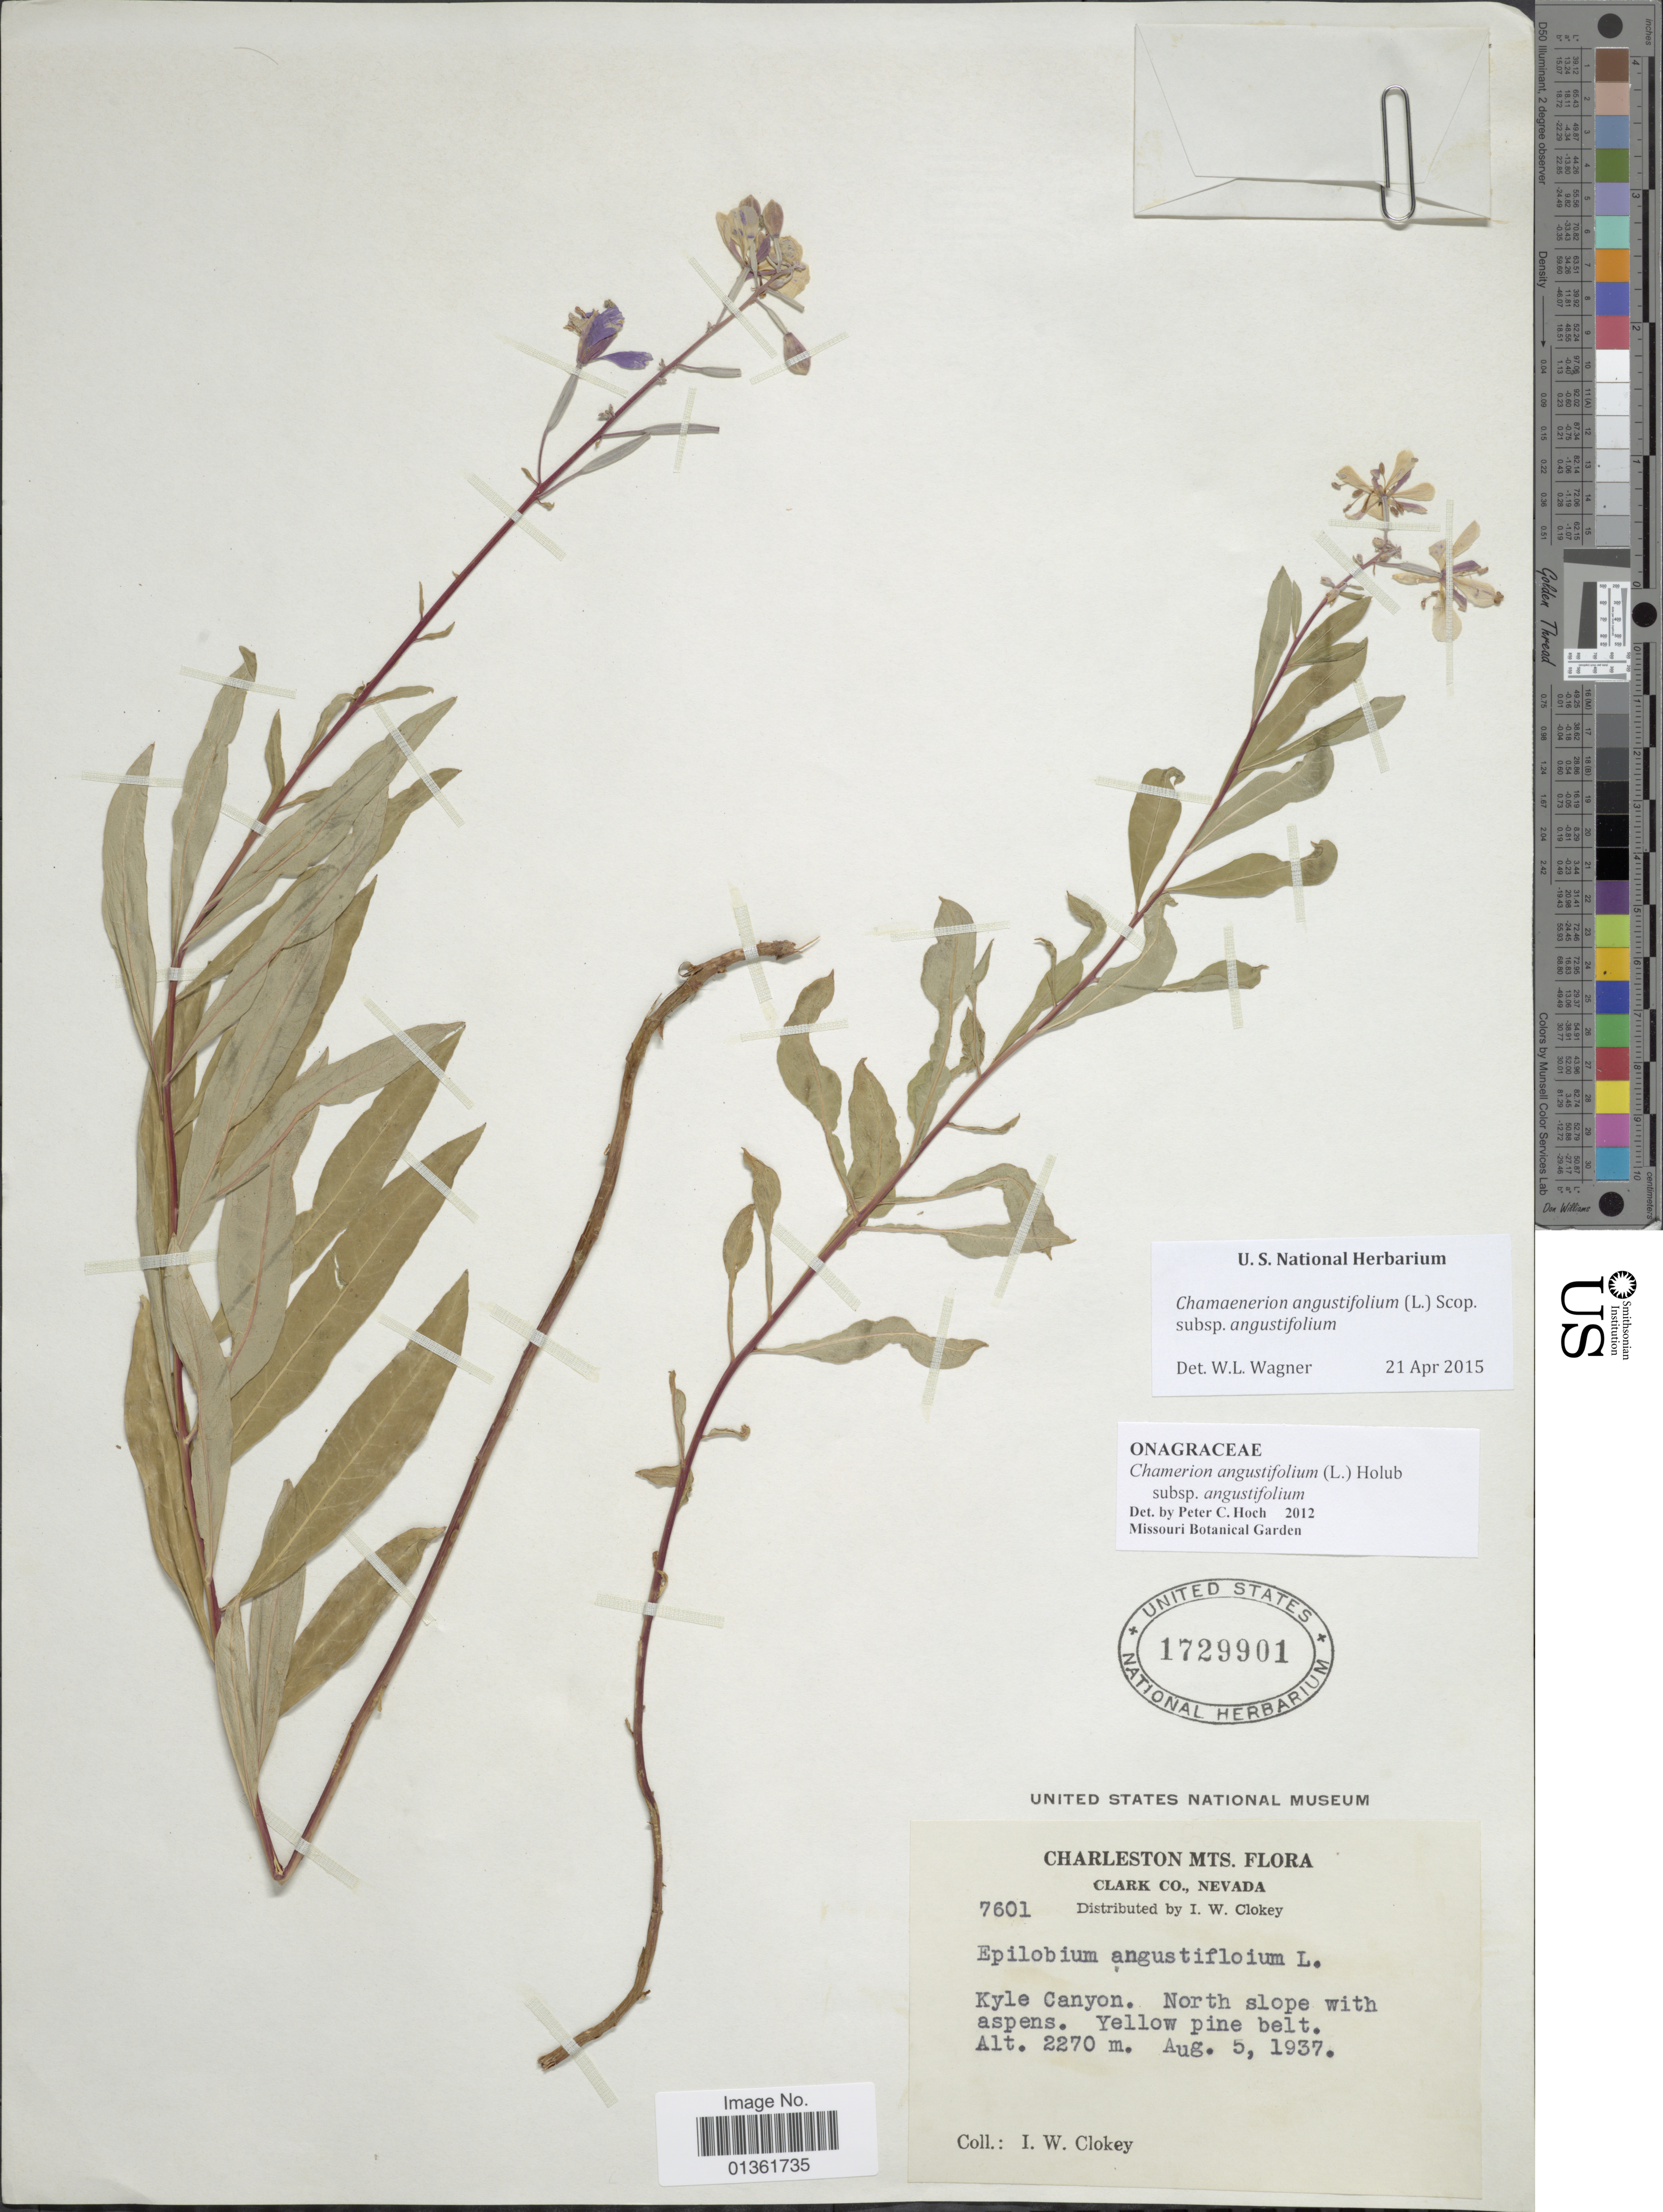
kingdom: Plantae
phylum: Tracheophyta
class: Magnoliopsida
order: Myrtales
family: Onagraceae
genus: Chamaenerion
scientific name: Chamaenerion angustifolium subsp. angustifolium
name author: (L.) Scop.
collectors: I. W. Clokey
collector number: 7601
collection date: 1937-08-05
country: United States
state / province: Nevada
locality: Charleston Mts. Flora. Clark Co. Kyle Canyon.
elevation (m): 2270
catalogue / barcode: US 1729901